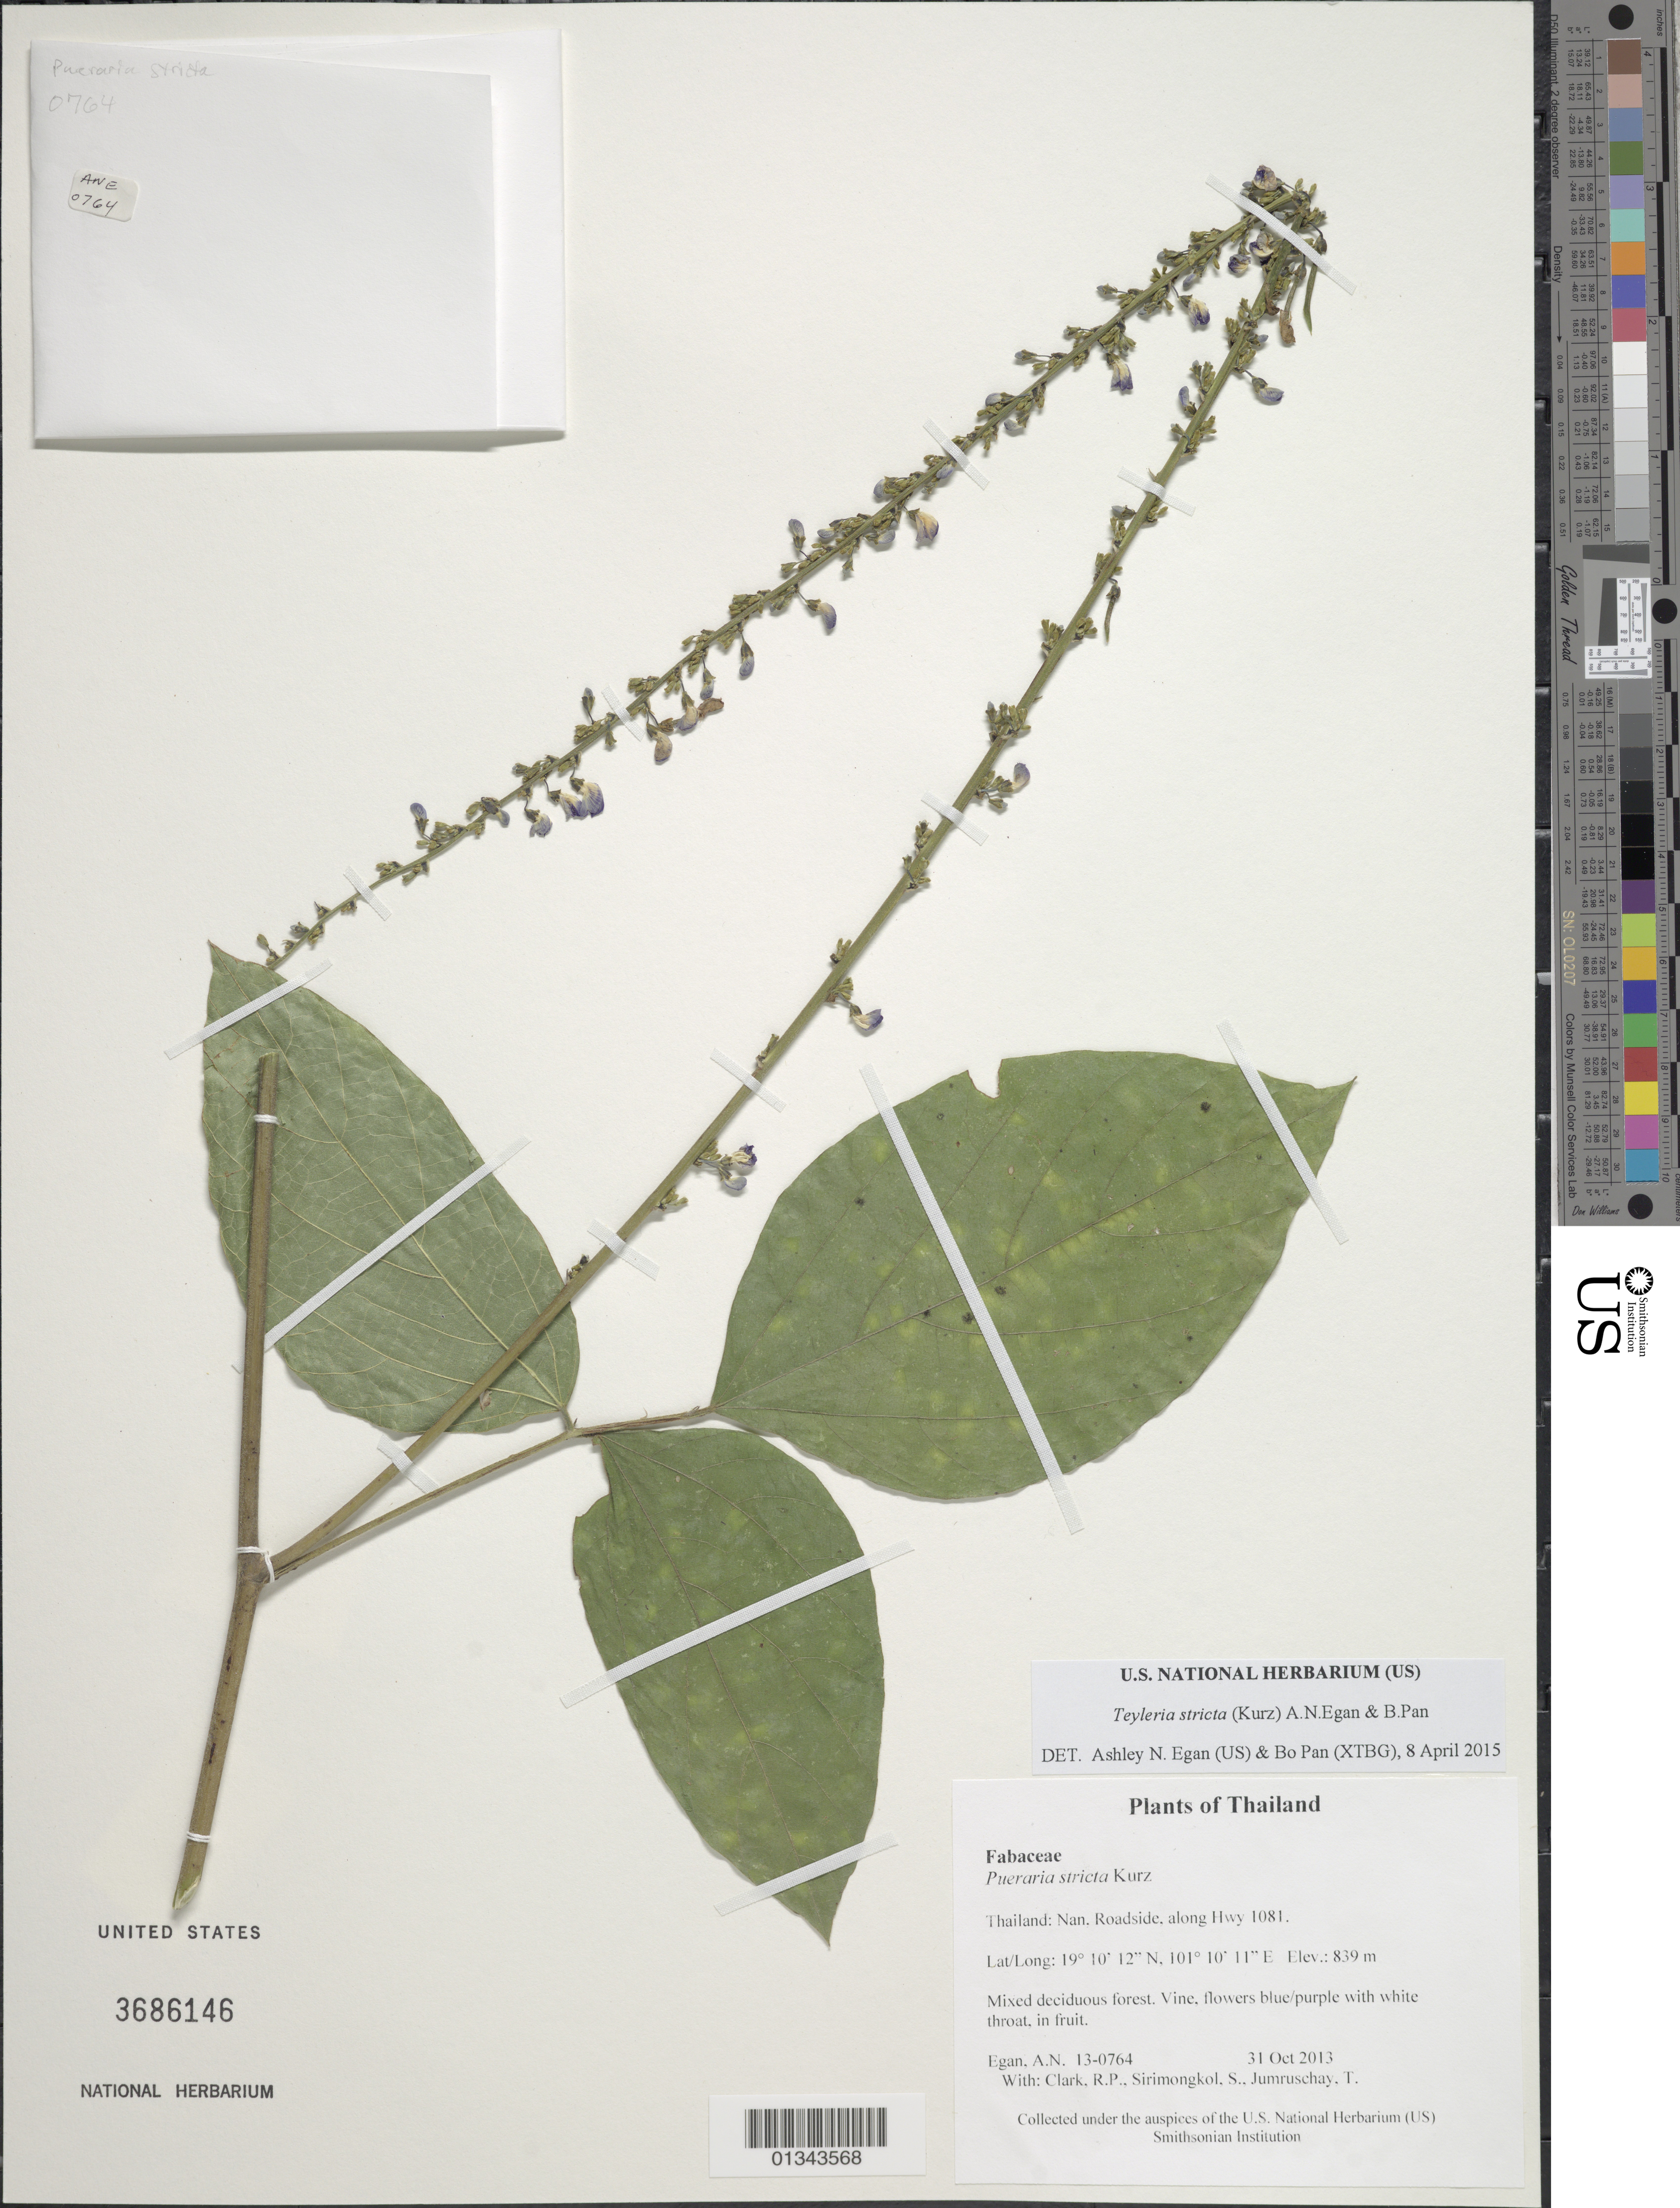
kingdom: Plantae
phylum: Tracheophyta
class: Magnoliopsida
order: Fabales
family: Fabaceae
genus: Teyleria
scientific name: Teyleria stricta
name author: (Kurz) A.N. Egan & B. Pan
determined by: Egan, Ashley N.; Pan, B.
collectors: A. N. Egan, R. P. Clark, S. Sirimongkol & T. Jumruschay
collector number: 13-0764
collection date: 2013-10-31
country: Thailand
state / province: Nan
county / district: Bo Kluea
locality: Roadside, along Hwy 1081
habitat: Mixed deciduous forest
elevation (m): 839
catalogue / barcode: US 3686146